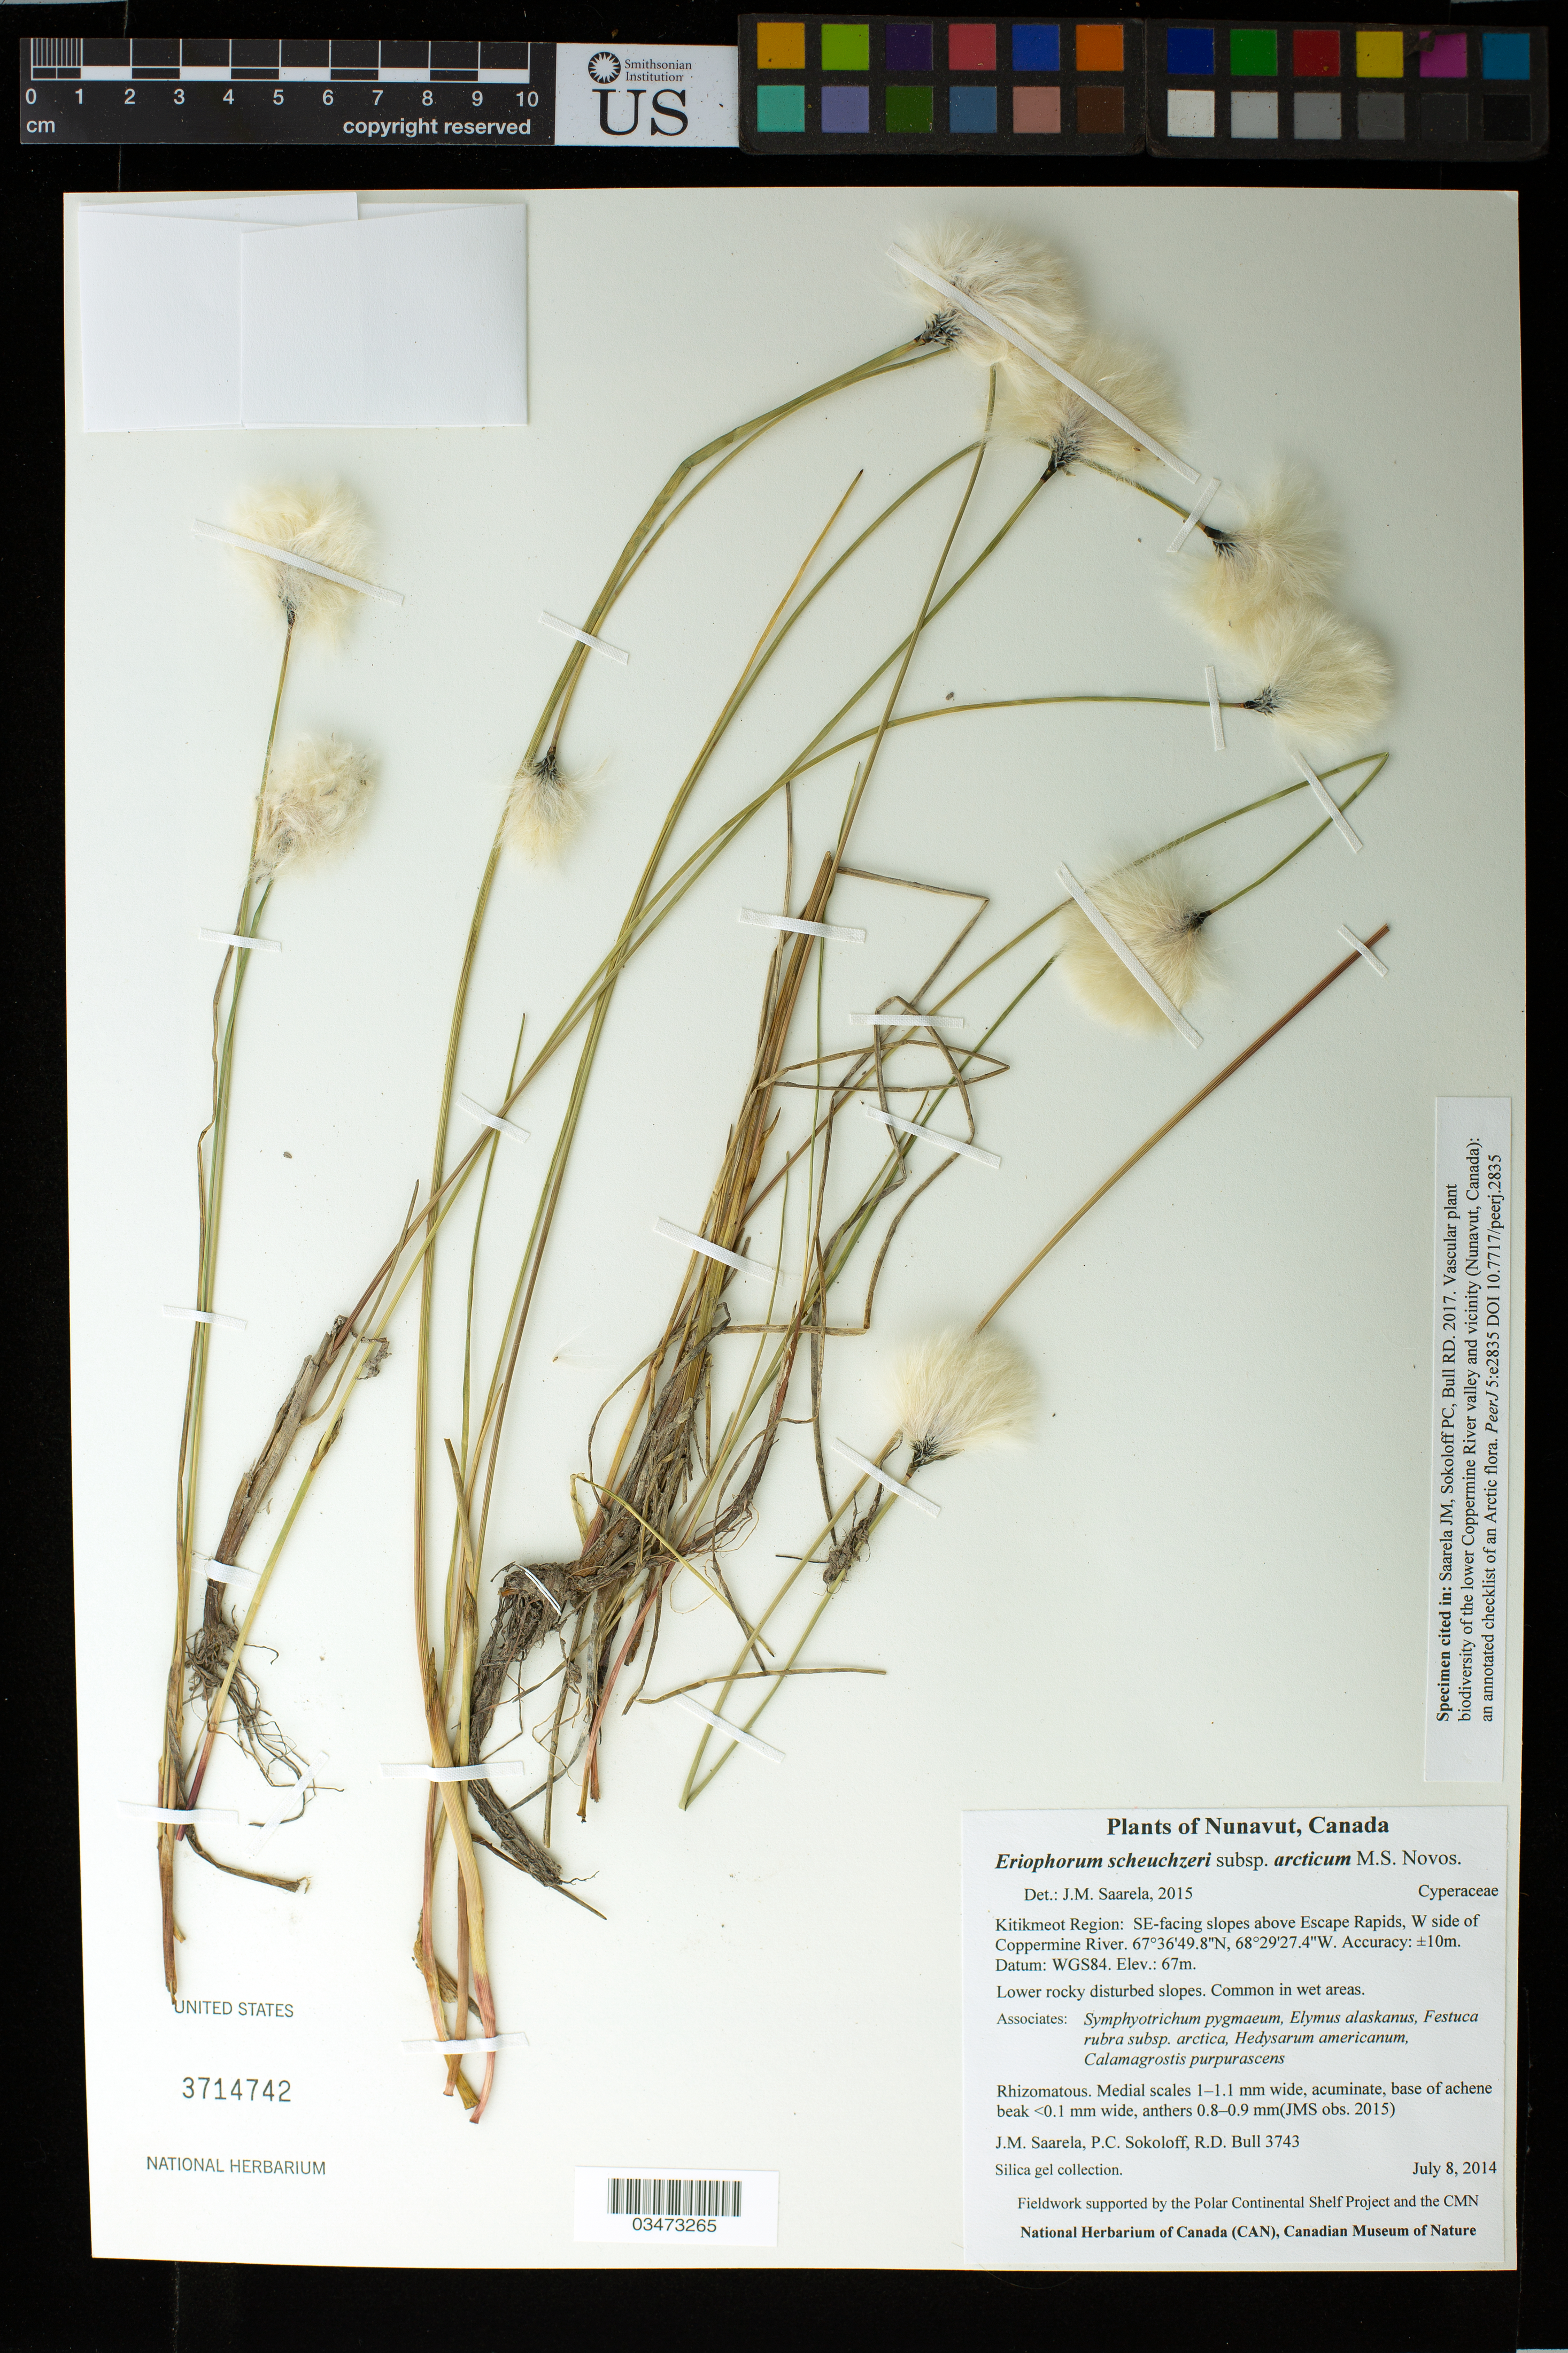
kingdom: Plantae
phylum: Tracheophyta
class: Liliopsida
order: Poales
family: Cyperaceae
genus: Eriophorum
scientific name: Eriophorum scheuchzeri subsp. arcticum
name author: Novos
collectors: J. Saarela, P. Sokoloff & R. Bull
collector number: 3743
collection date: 2014-07-08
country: Canada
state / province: Nunavut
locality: Kitikmeot Region:SE-facing slopes above Escape Rapids, W side of Coppermine River.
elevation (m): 67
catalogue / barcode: US 3714742